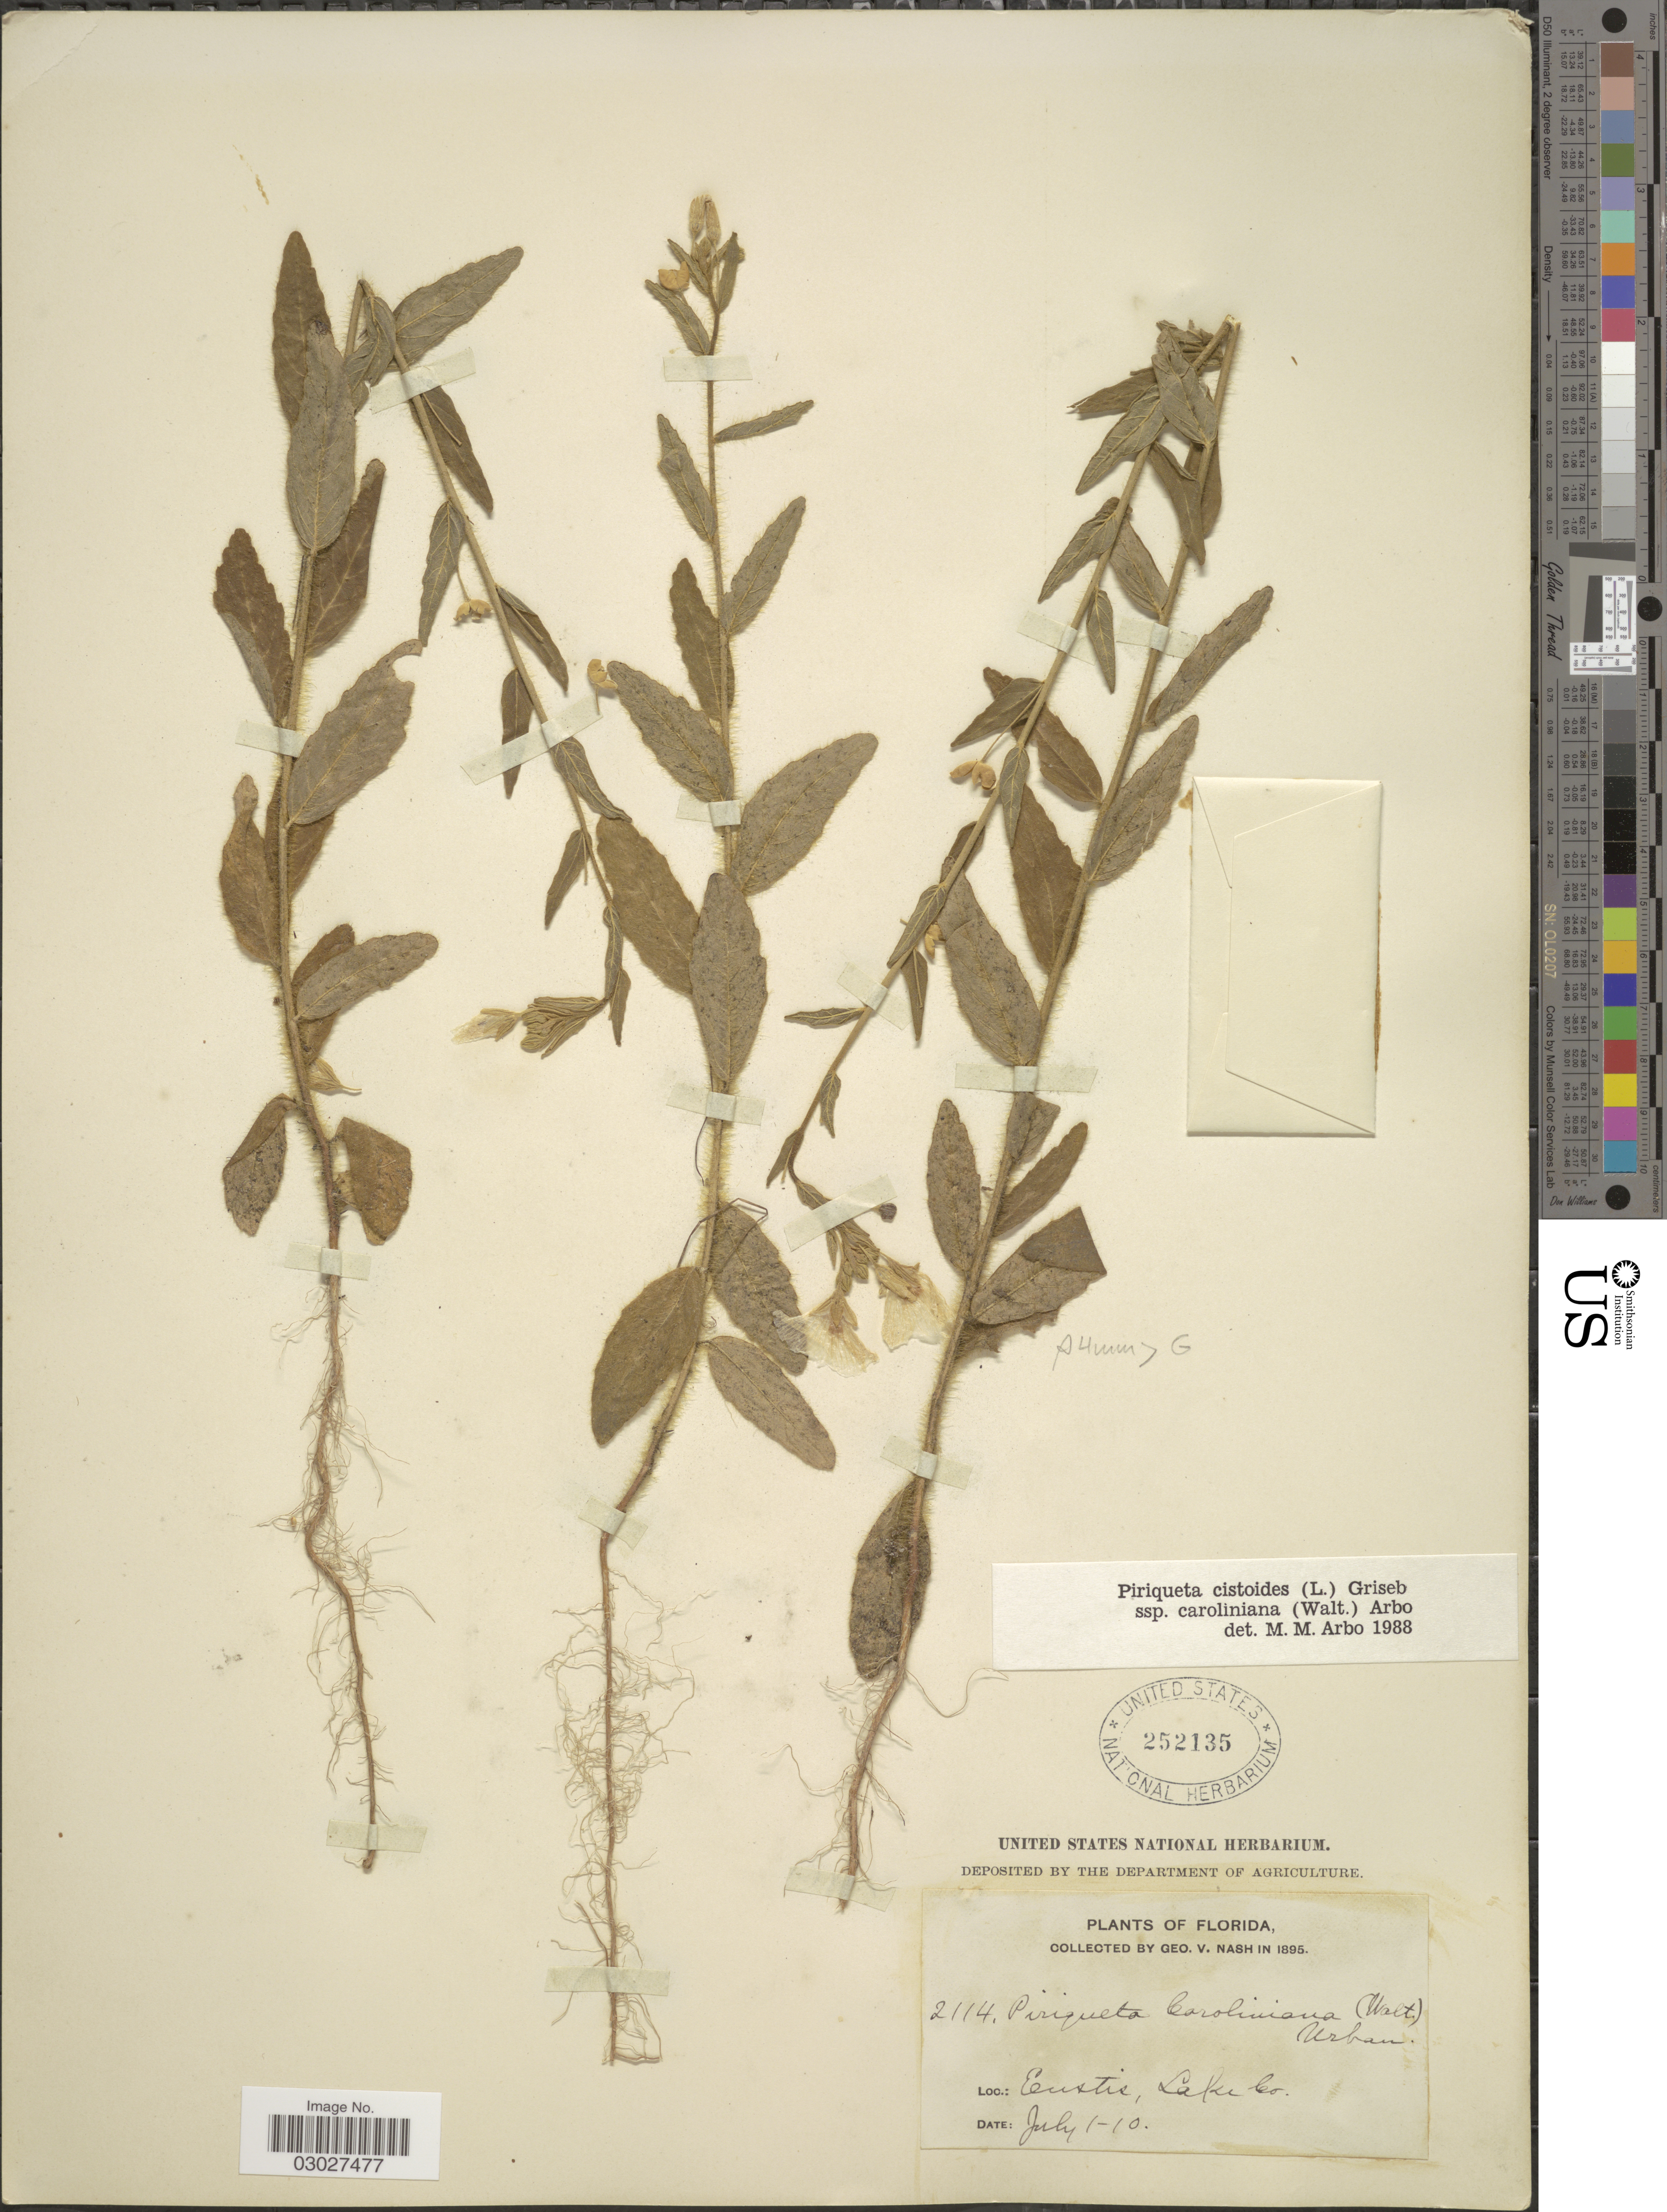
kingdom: Plantae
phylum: Tracheophyta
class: Magnoliopsida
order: Malpighiales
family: Turneraceae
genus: Piriqueta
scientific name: Piriqueta cistoides subsp. caroliniana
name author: (Walter) Arbo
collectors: G. V. Nash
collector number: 2114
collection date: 1895-07-01/1895-07-10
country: United States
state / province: Florida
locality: Eustis, Lake Co.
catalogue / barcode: US 252135